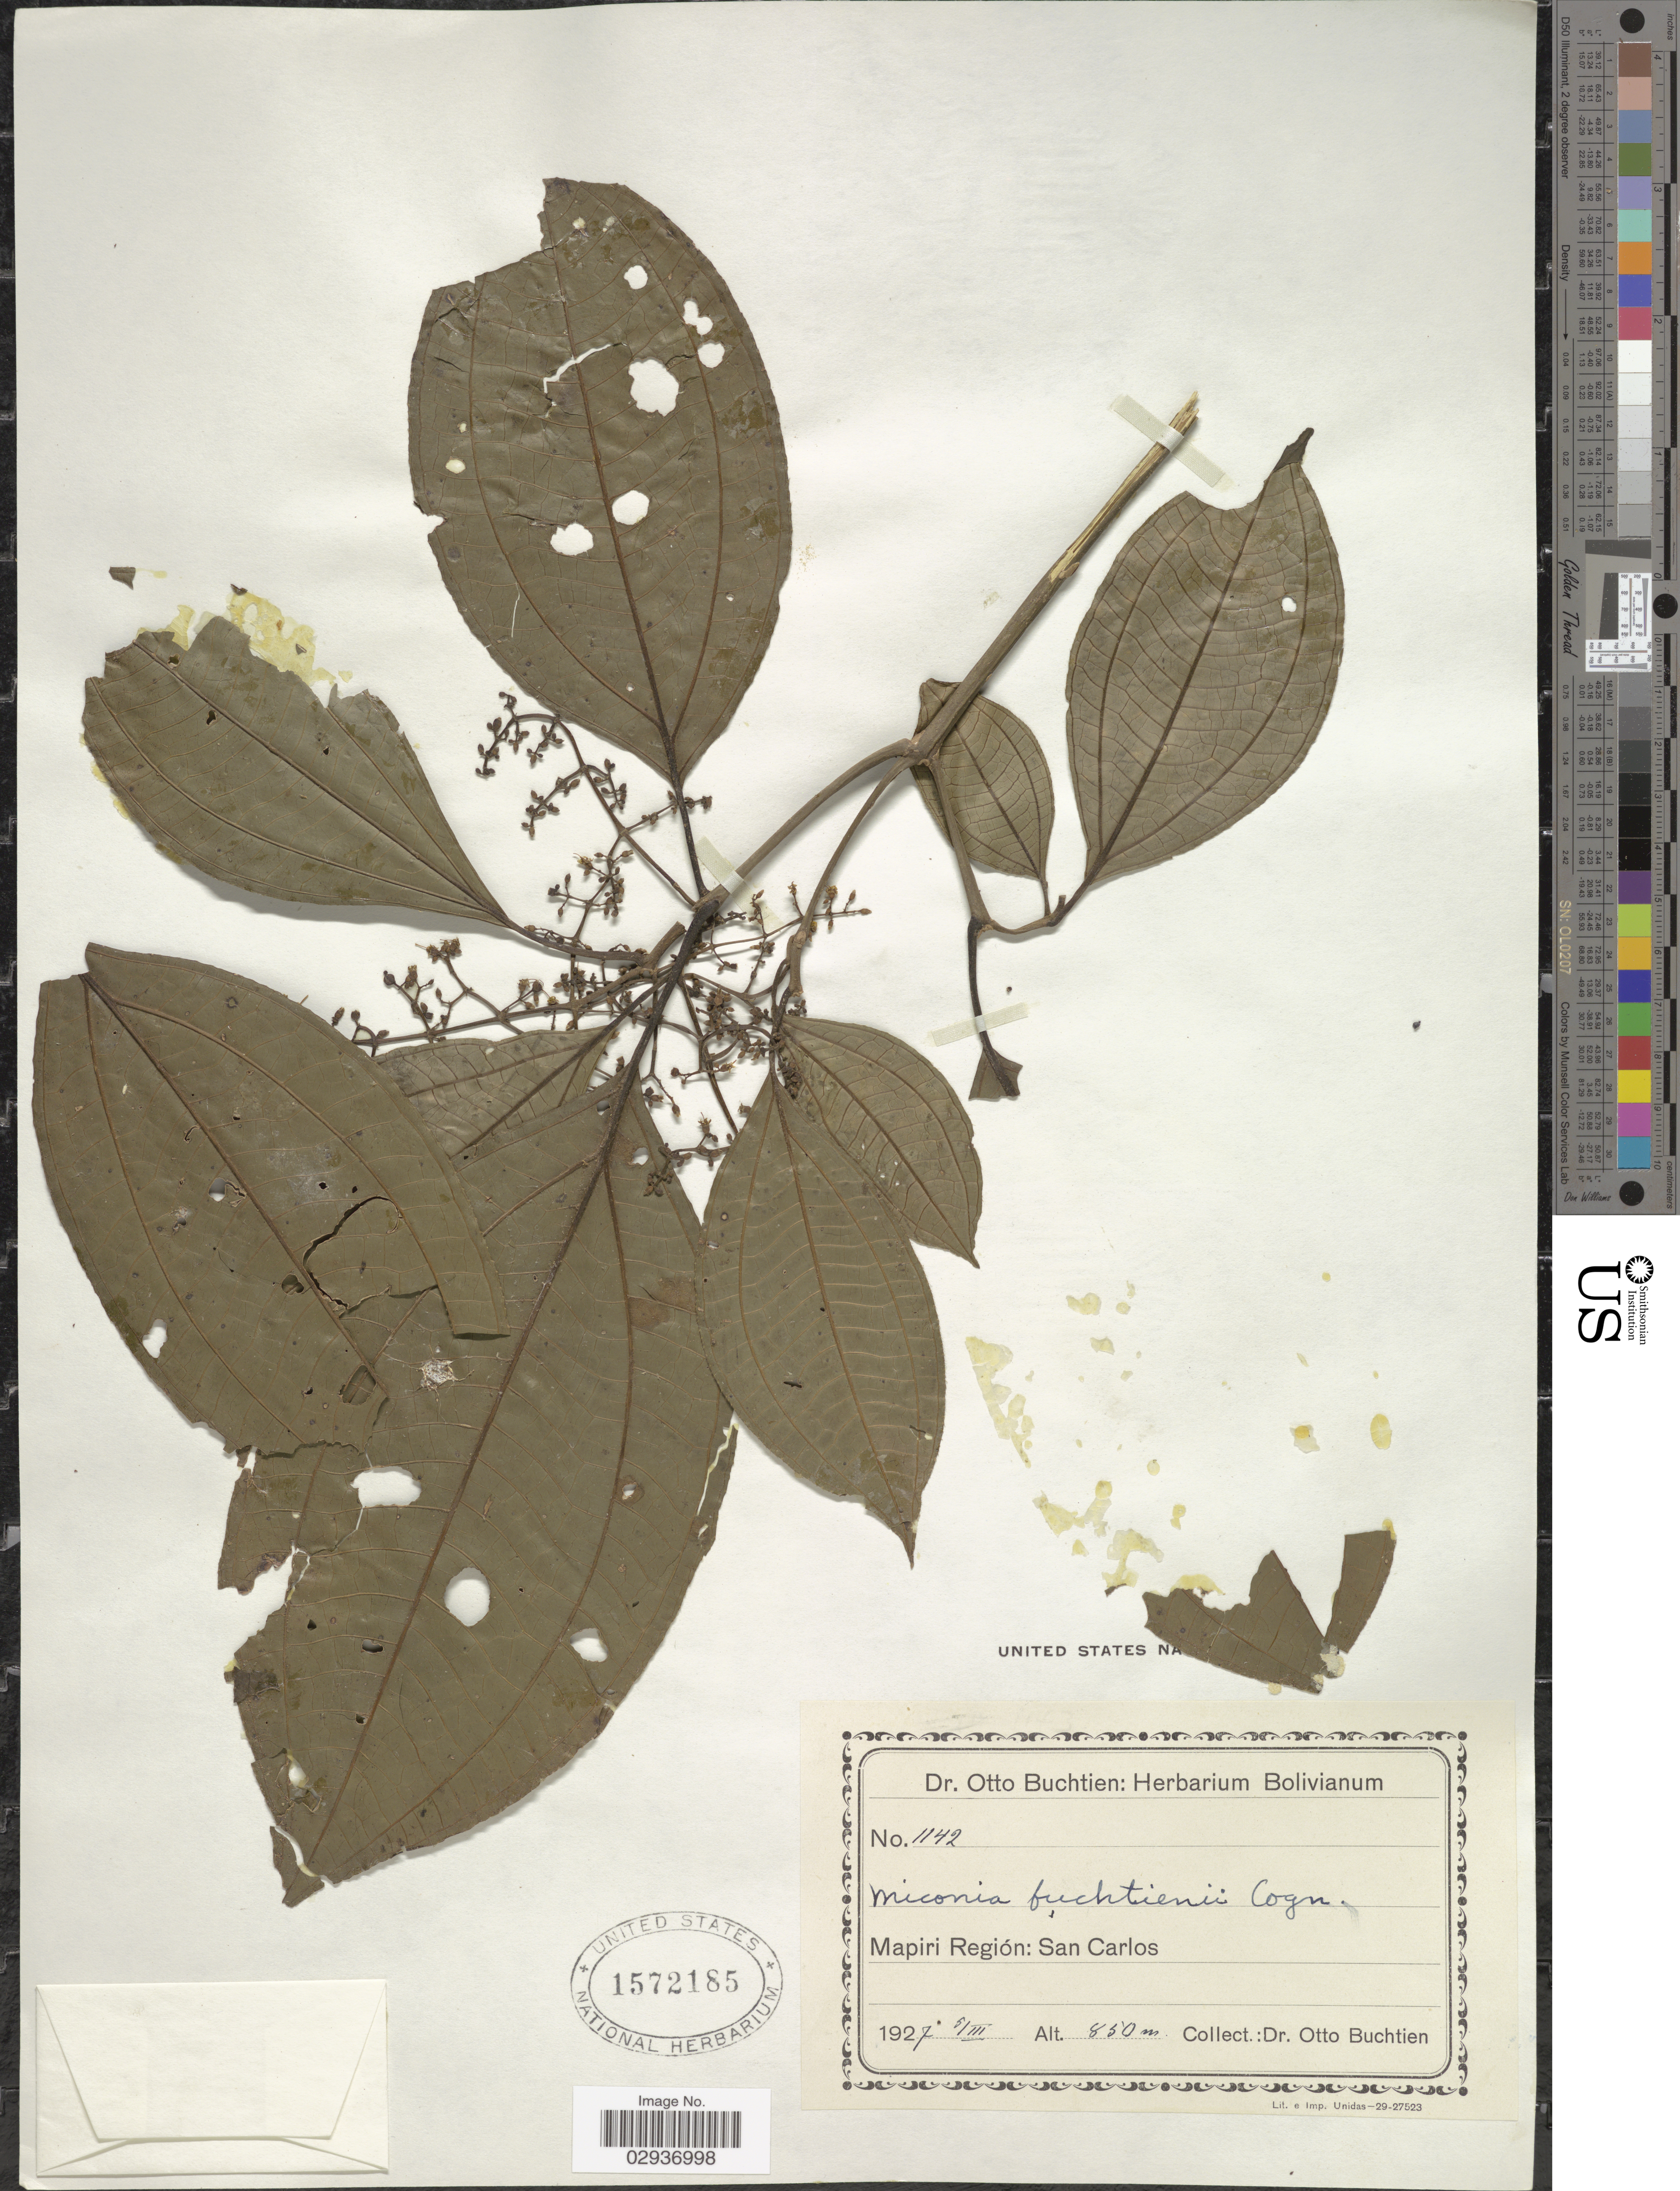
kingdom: Plantae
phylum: Tracheophyta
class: Magnoliopsida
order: Myrtales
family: Melastomataceae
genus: Miconia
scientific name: Miconia buchtienii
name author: Cogn.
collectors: O. Buchtien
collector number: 1142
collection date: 1927-03-05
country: Bolivia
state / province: La Paz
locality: Mapiri Región: San Carlos.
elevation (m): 850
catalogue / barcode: US 1572185